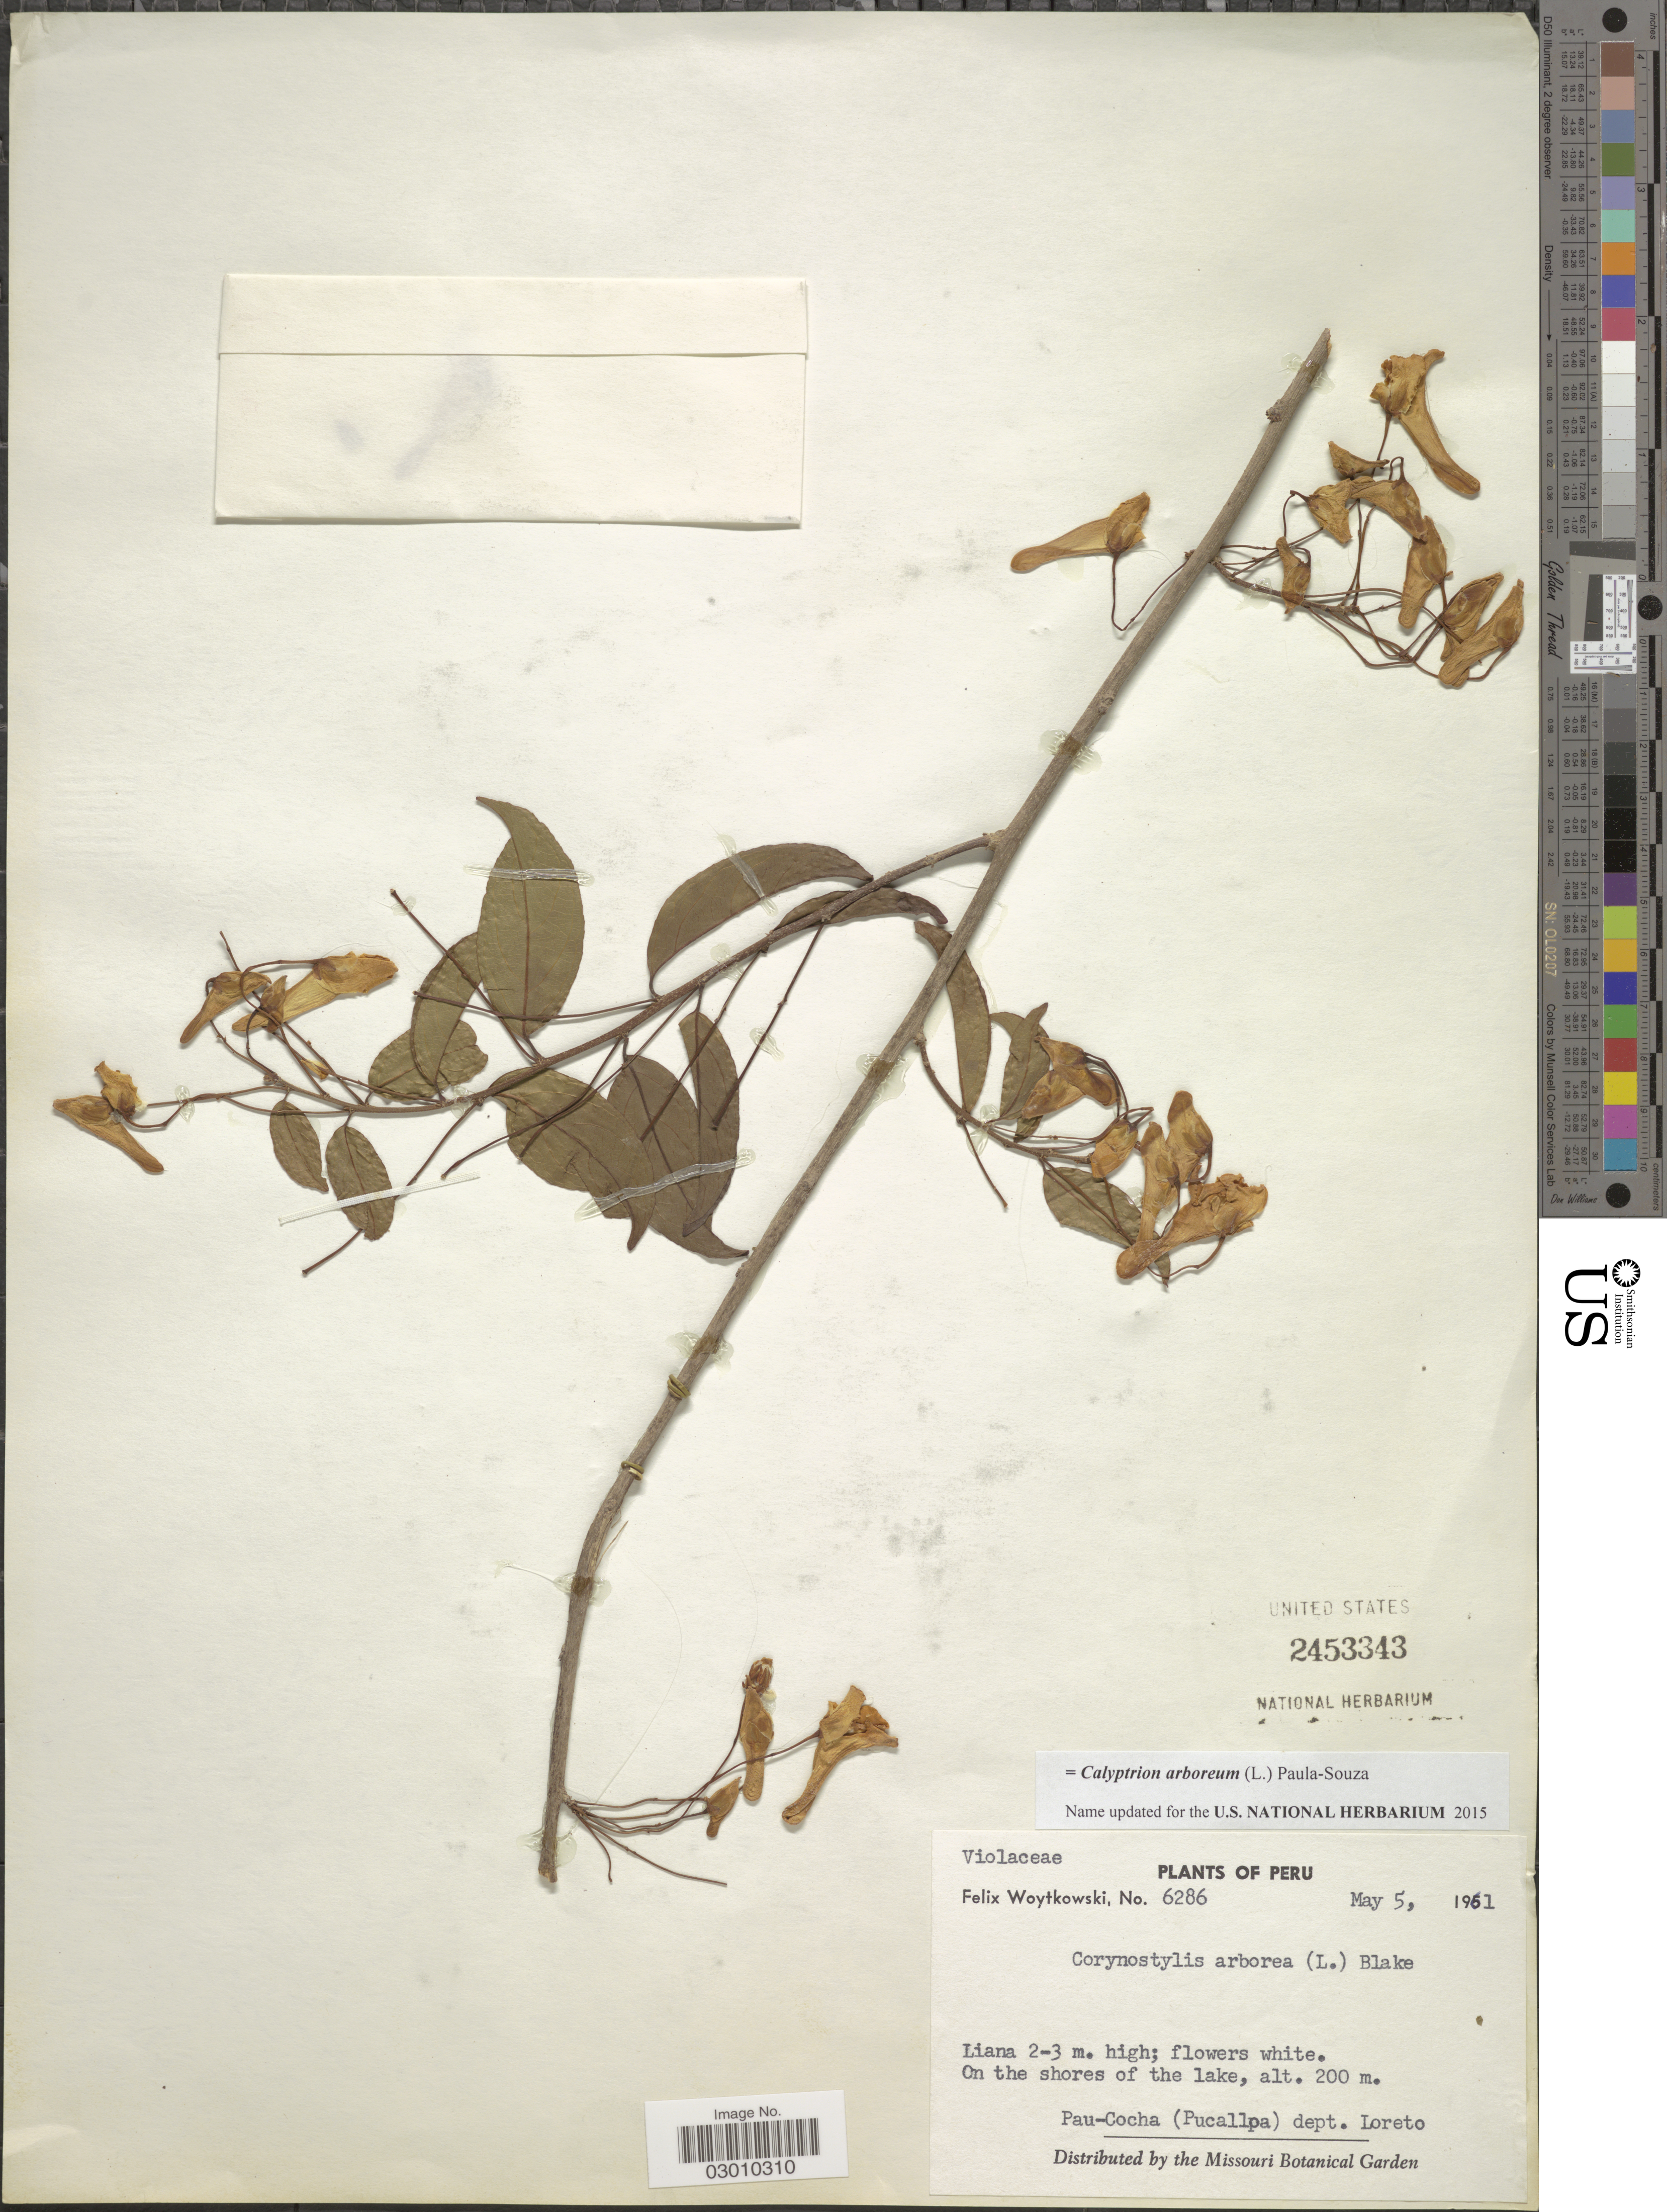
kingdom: Plantae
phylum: Tracheophyta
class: Magnoliopsida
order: Malpighiales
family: Violaceae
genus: Calyptrion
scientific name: Calyptrion arboreum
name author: (L.) Paula-Souza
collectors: F. Woytkowski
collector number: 6286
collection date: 1961-05-05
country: Peru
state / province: Loreto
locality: On the shores of the lake. Pau-Cocha (Pucallpa) dept. Loreto.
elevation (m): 200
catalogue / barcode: US 2453343